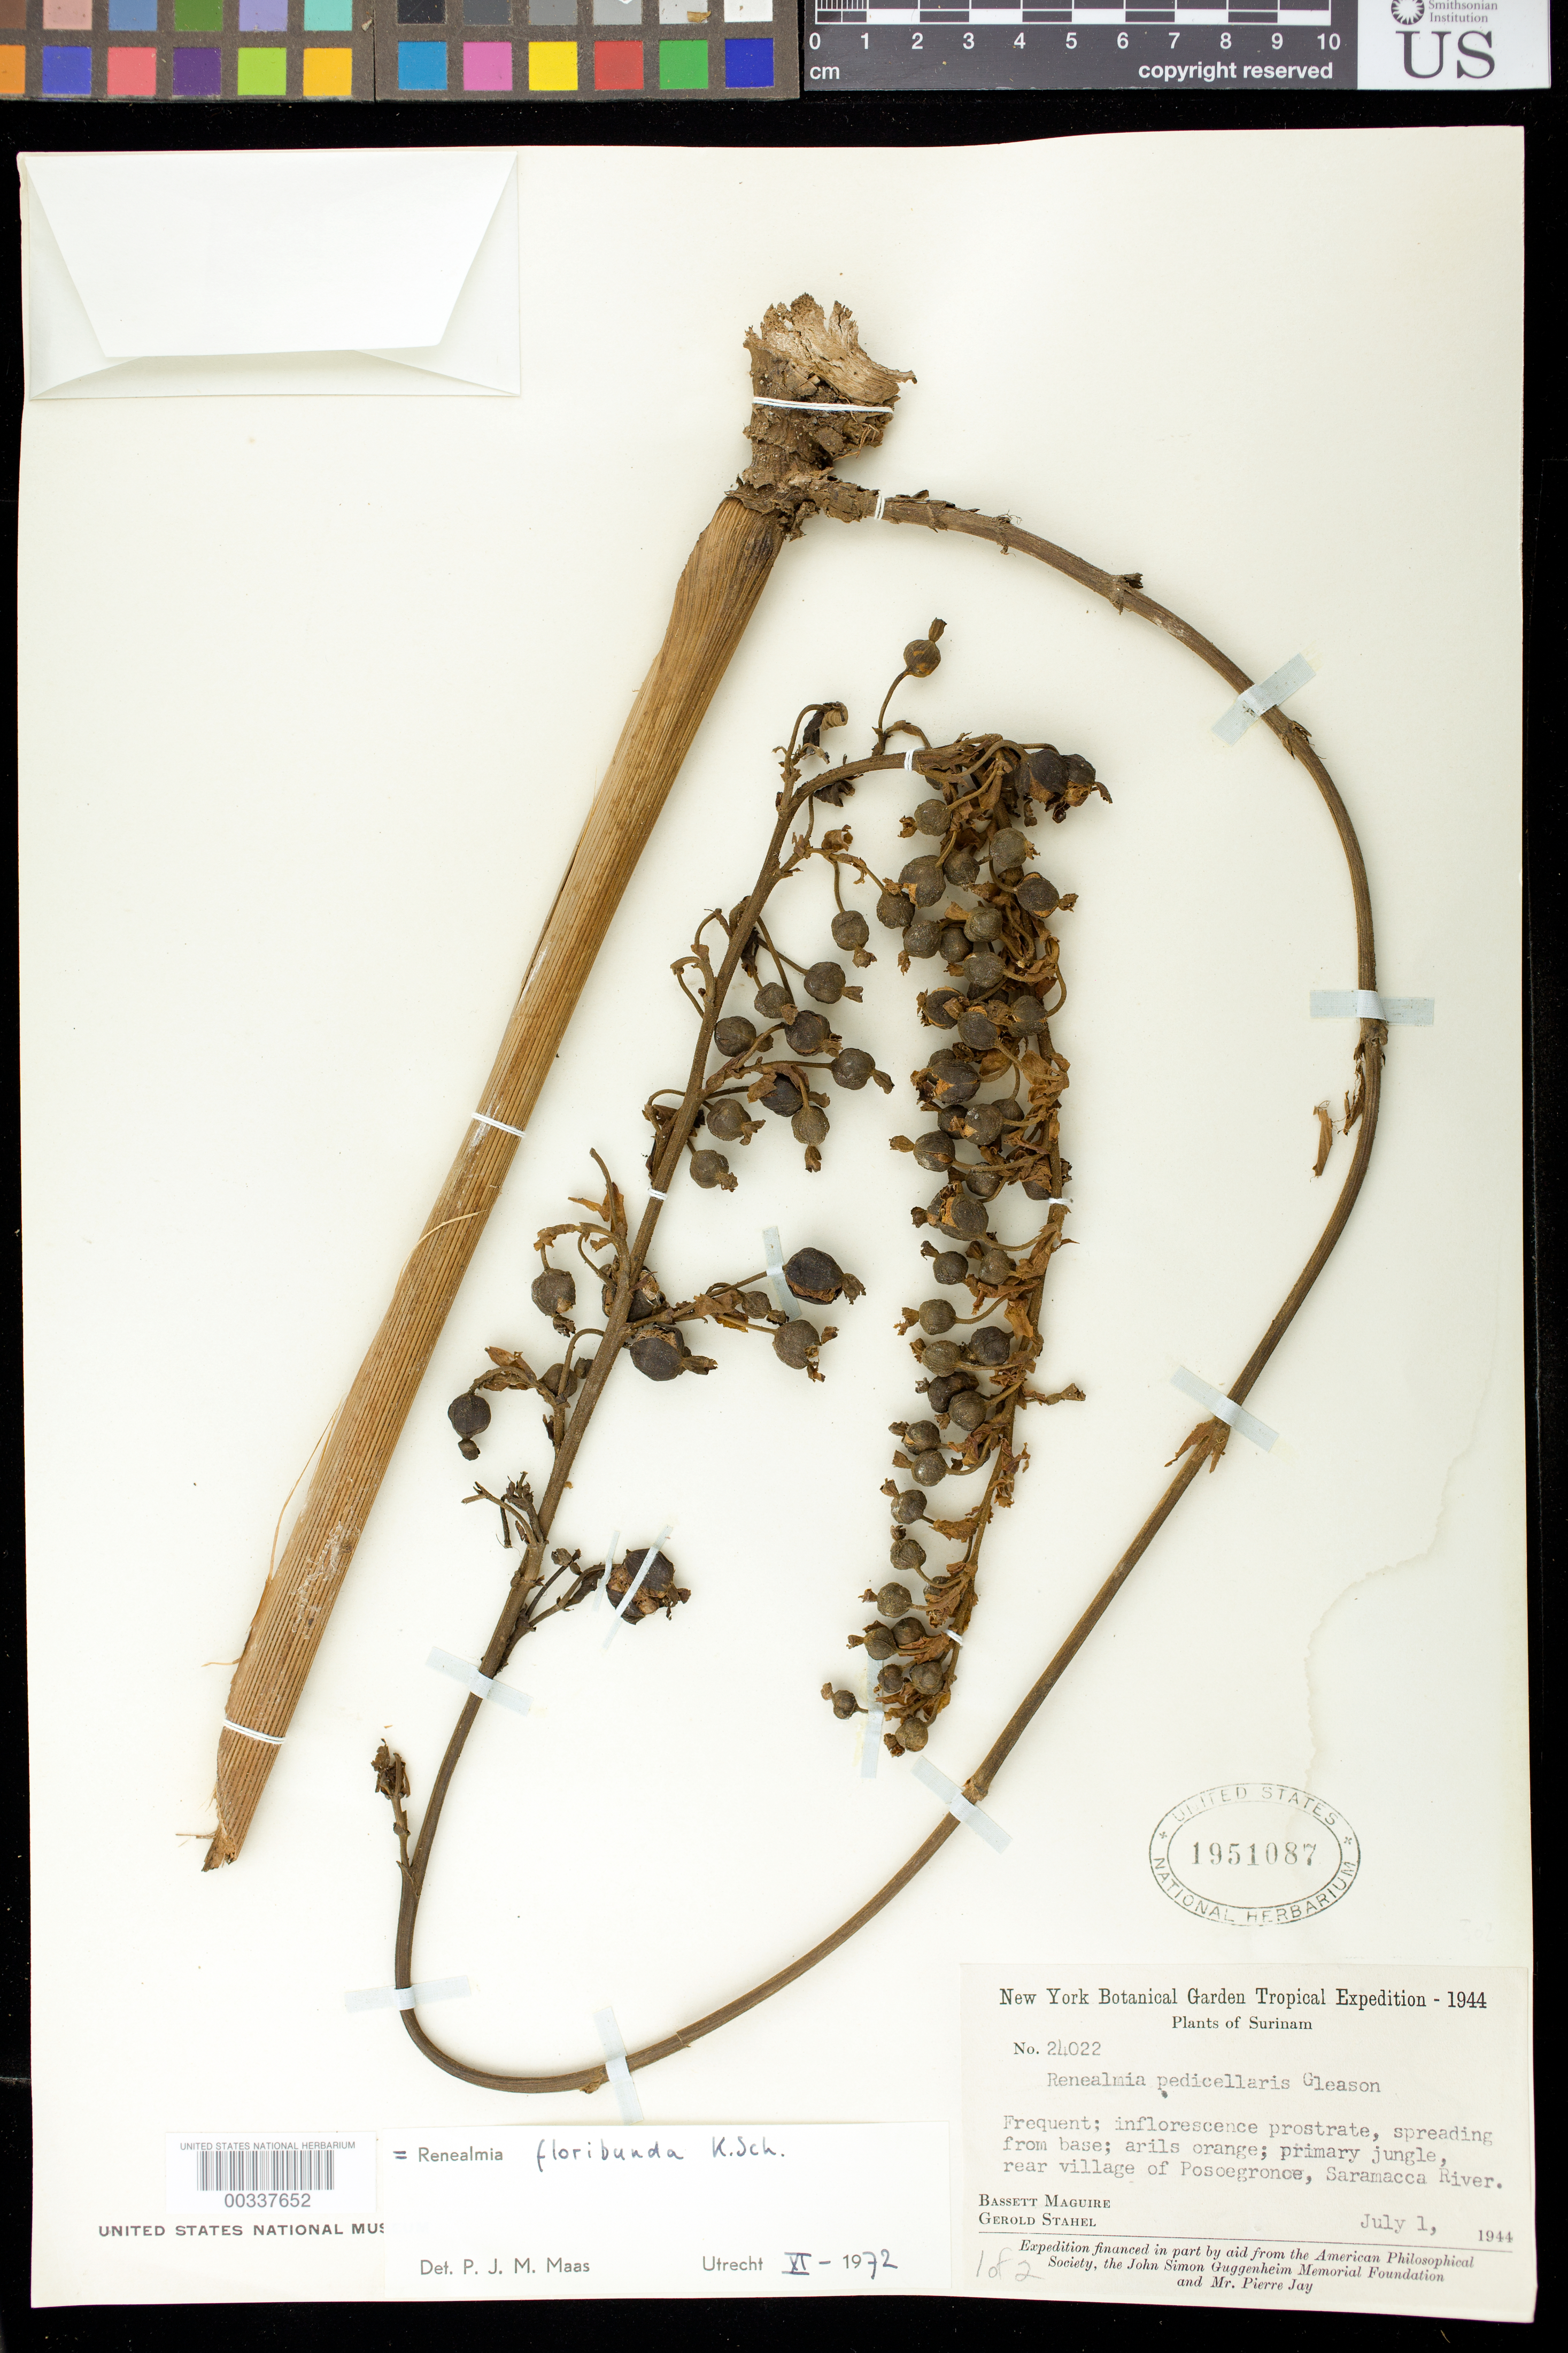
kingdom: Plantae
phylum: Tracheophyta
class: Liliopsida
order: Zingiberales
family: Zingiberaceae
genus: Renealmia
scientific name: Renealmia floribunda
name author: K. Schum.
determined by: Maas, Paul J. M.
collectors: B. Maguire & G. Stahel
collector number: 24022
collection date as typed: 01 Jul 1944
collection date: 1944-07-01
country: Suriname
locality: Rear village of posoegronoe, daramacca river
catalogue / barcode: US 1951087